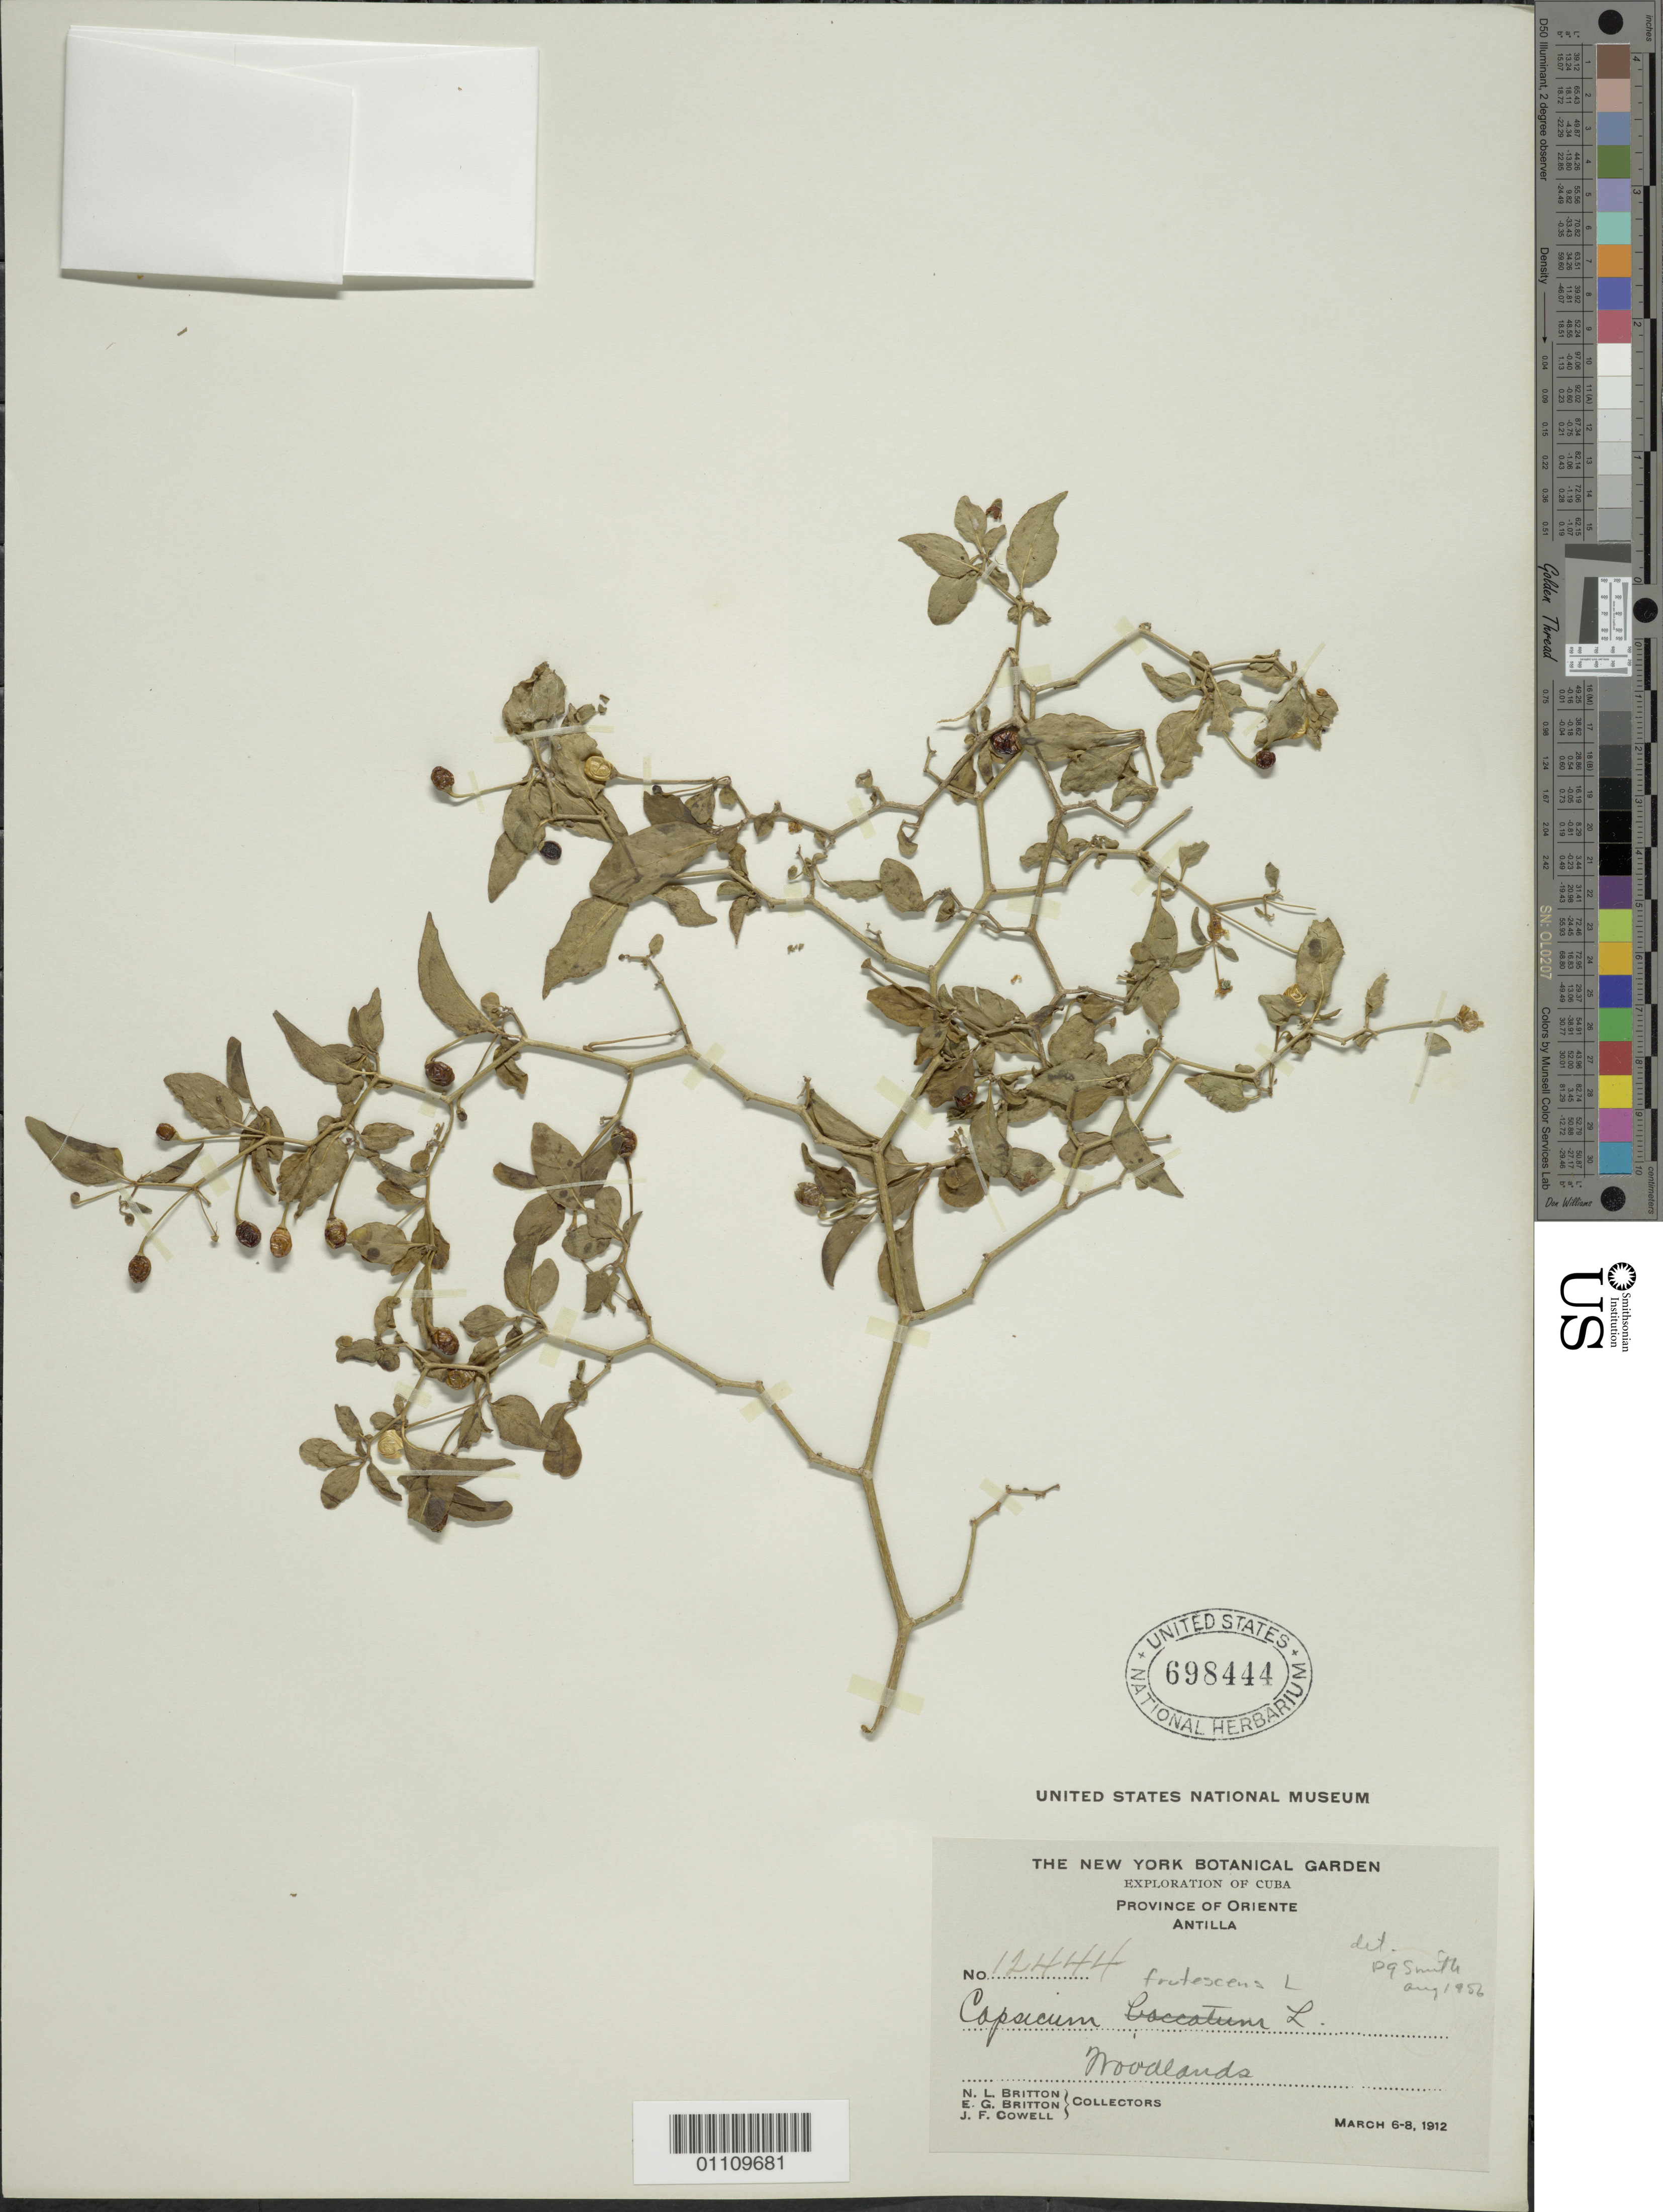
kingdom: Plantae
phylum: Tracheophyta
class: Magnoliopsida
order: Solanales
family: Solanaceae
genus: Capsicum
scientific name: Capsicum frutescens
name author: L.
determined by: Smith, P.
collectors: N. Britton, E. G. Britton & J. F. Cowell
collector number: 12444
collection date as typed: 06 Mar 1912 to 08 Mar 1912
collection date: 1912-03-06/1912-03-08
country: Cuba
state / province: Oriente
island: Cuba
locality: Antilla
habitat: Woodlands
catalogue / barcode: US 698444